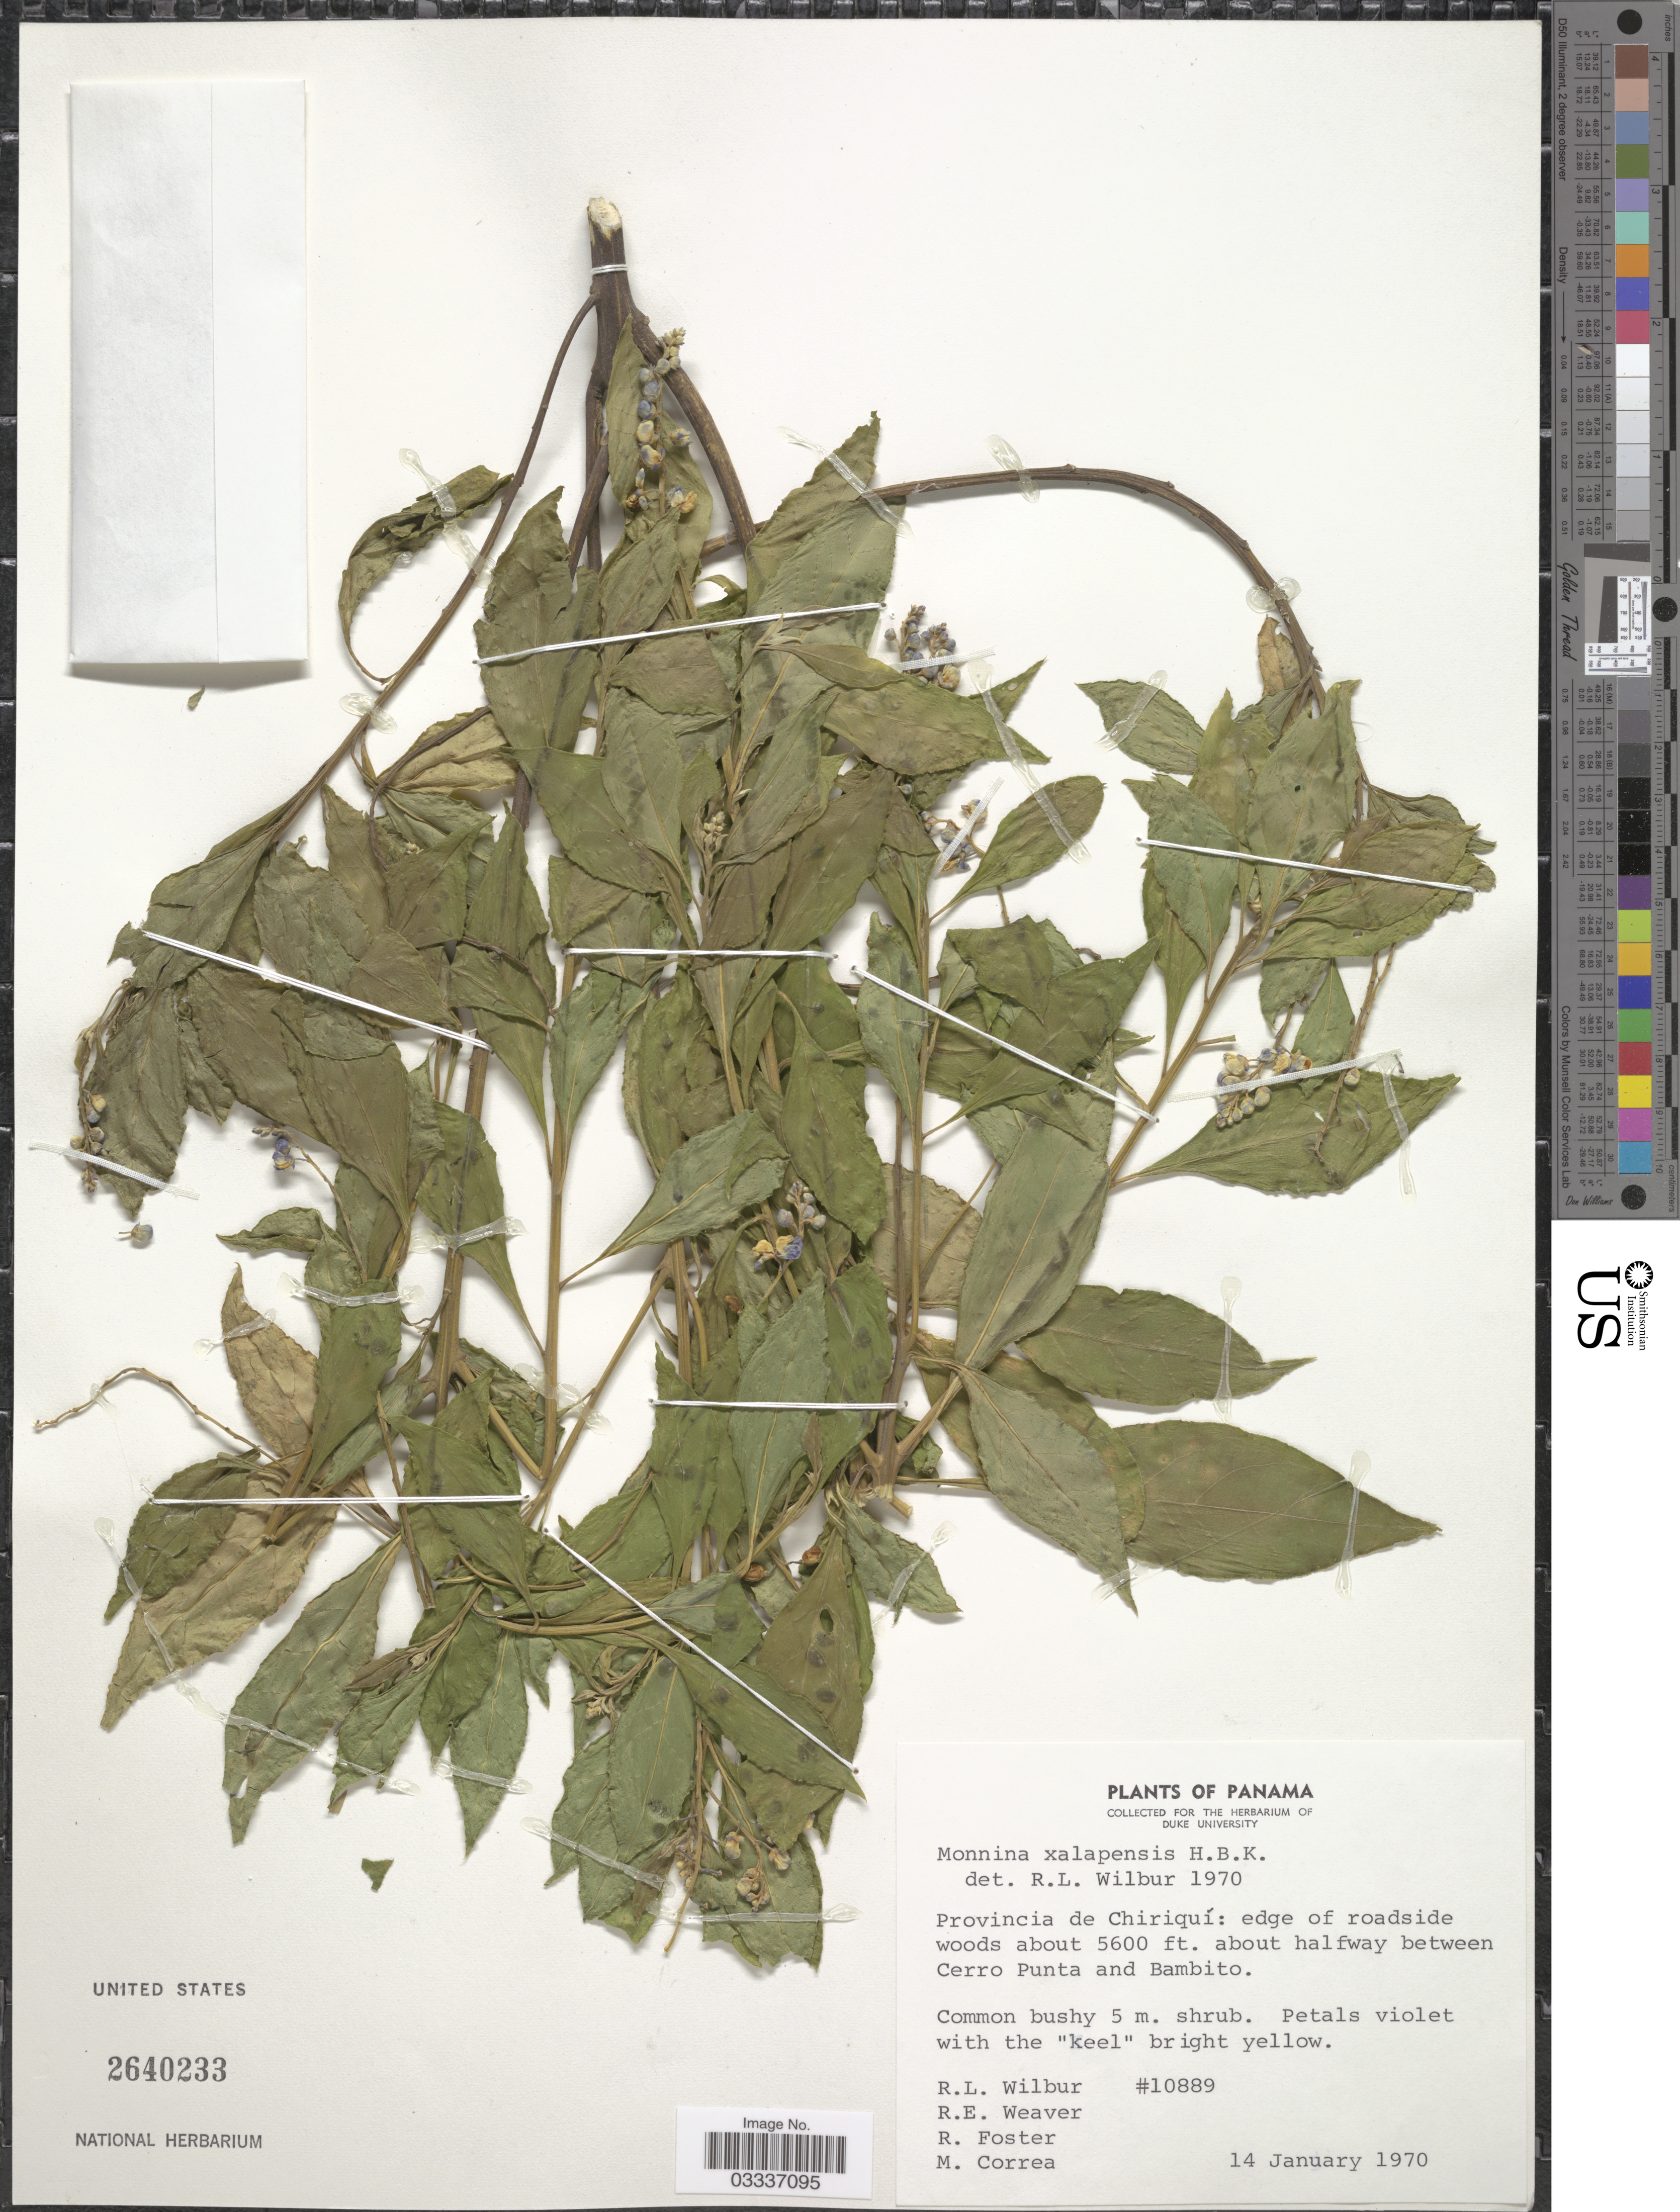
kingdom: Plantae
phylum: Tracheophyta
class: Magnoliopsida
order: Fabales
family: Polygalaceae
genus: Monnina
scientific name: Monnina xalapensis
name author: Kunth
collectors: R. L. Wilbur, R. E. Weaver, R. Foster & M. Correa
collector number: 10889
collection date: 1970-01-14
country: Panama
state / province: Chiriqui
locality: Edge of roadside woods about halfway between Cerro Punta and Bambito.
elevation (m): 1707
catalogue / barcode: US 2640233